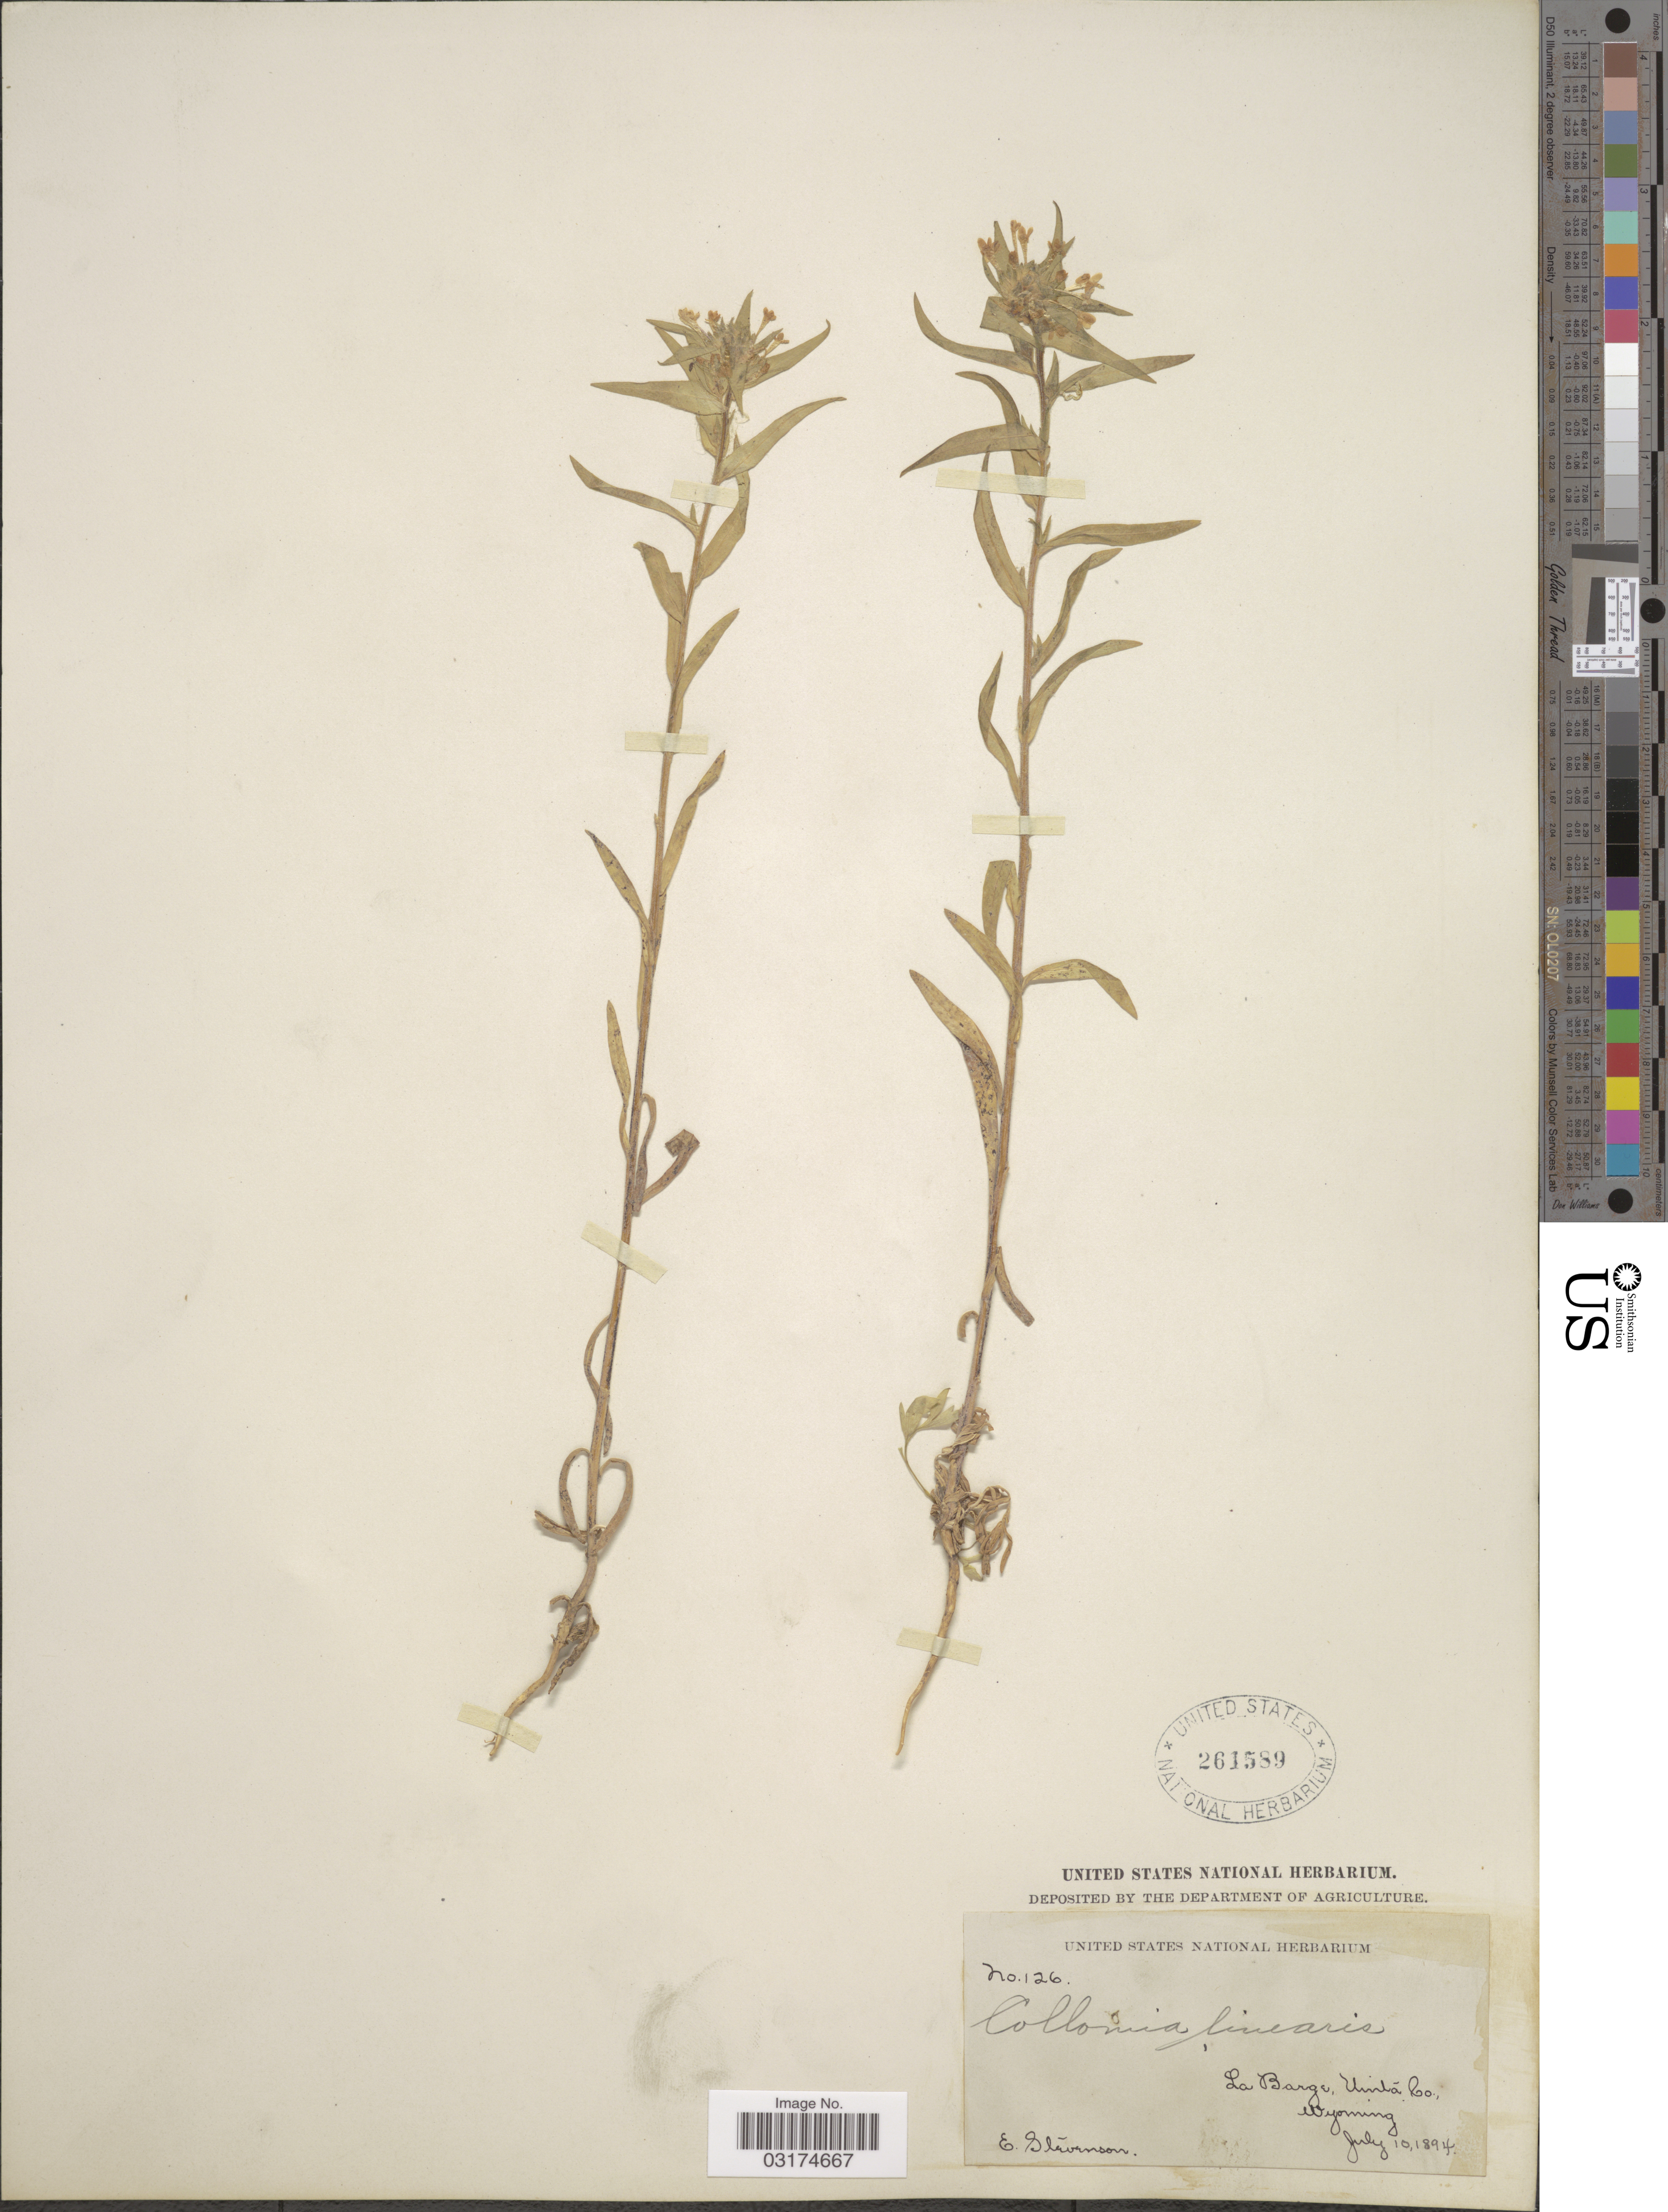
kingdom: Plantae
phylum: Tracheophyta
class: Magnoliopsida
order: Ericales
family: Polemoniaceae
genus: Collomia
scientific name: Collomia linearis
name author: Nutt.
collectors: E. Stevenson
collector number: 126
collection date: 1894-07-10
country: United States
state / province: Wyoming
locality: La Barge, Uinta Co.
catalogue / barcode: US 261589